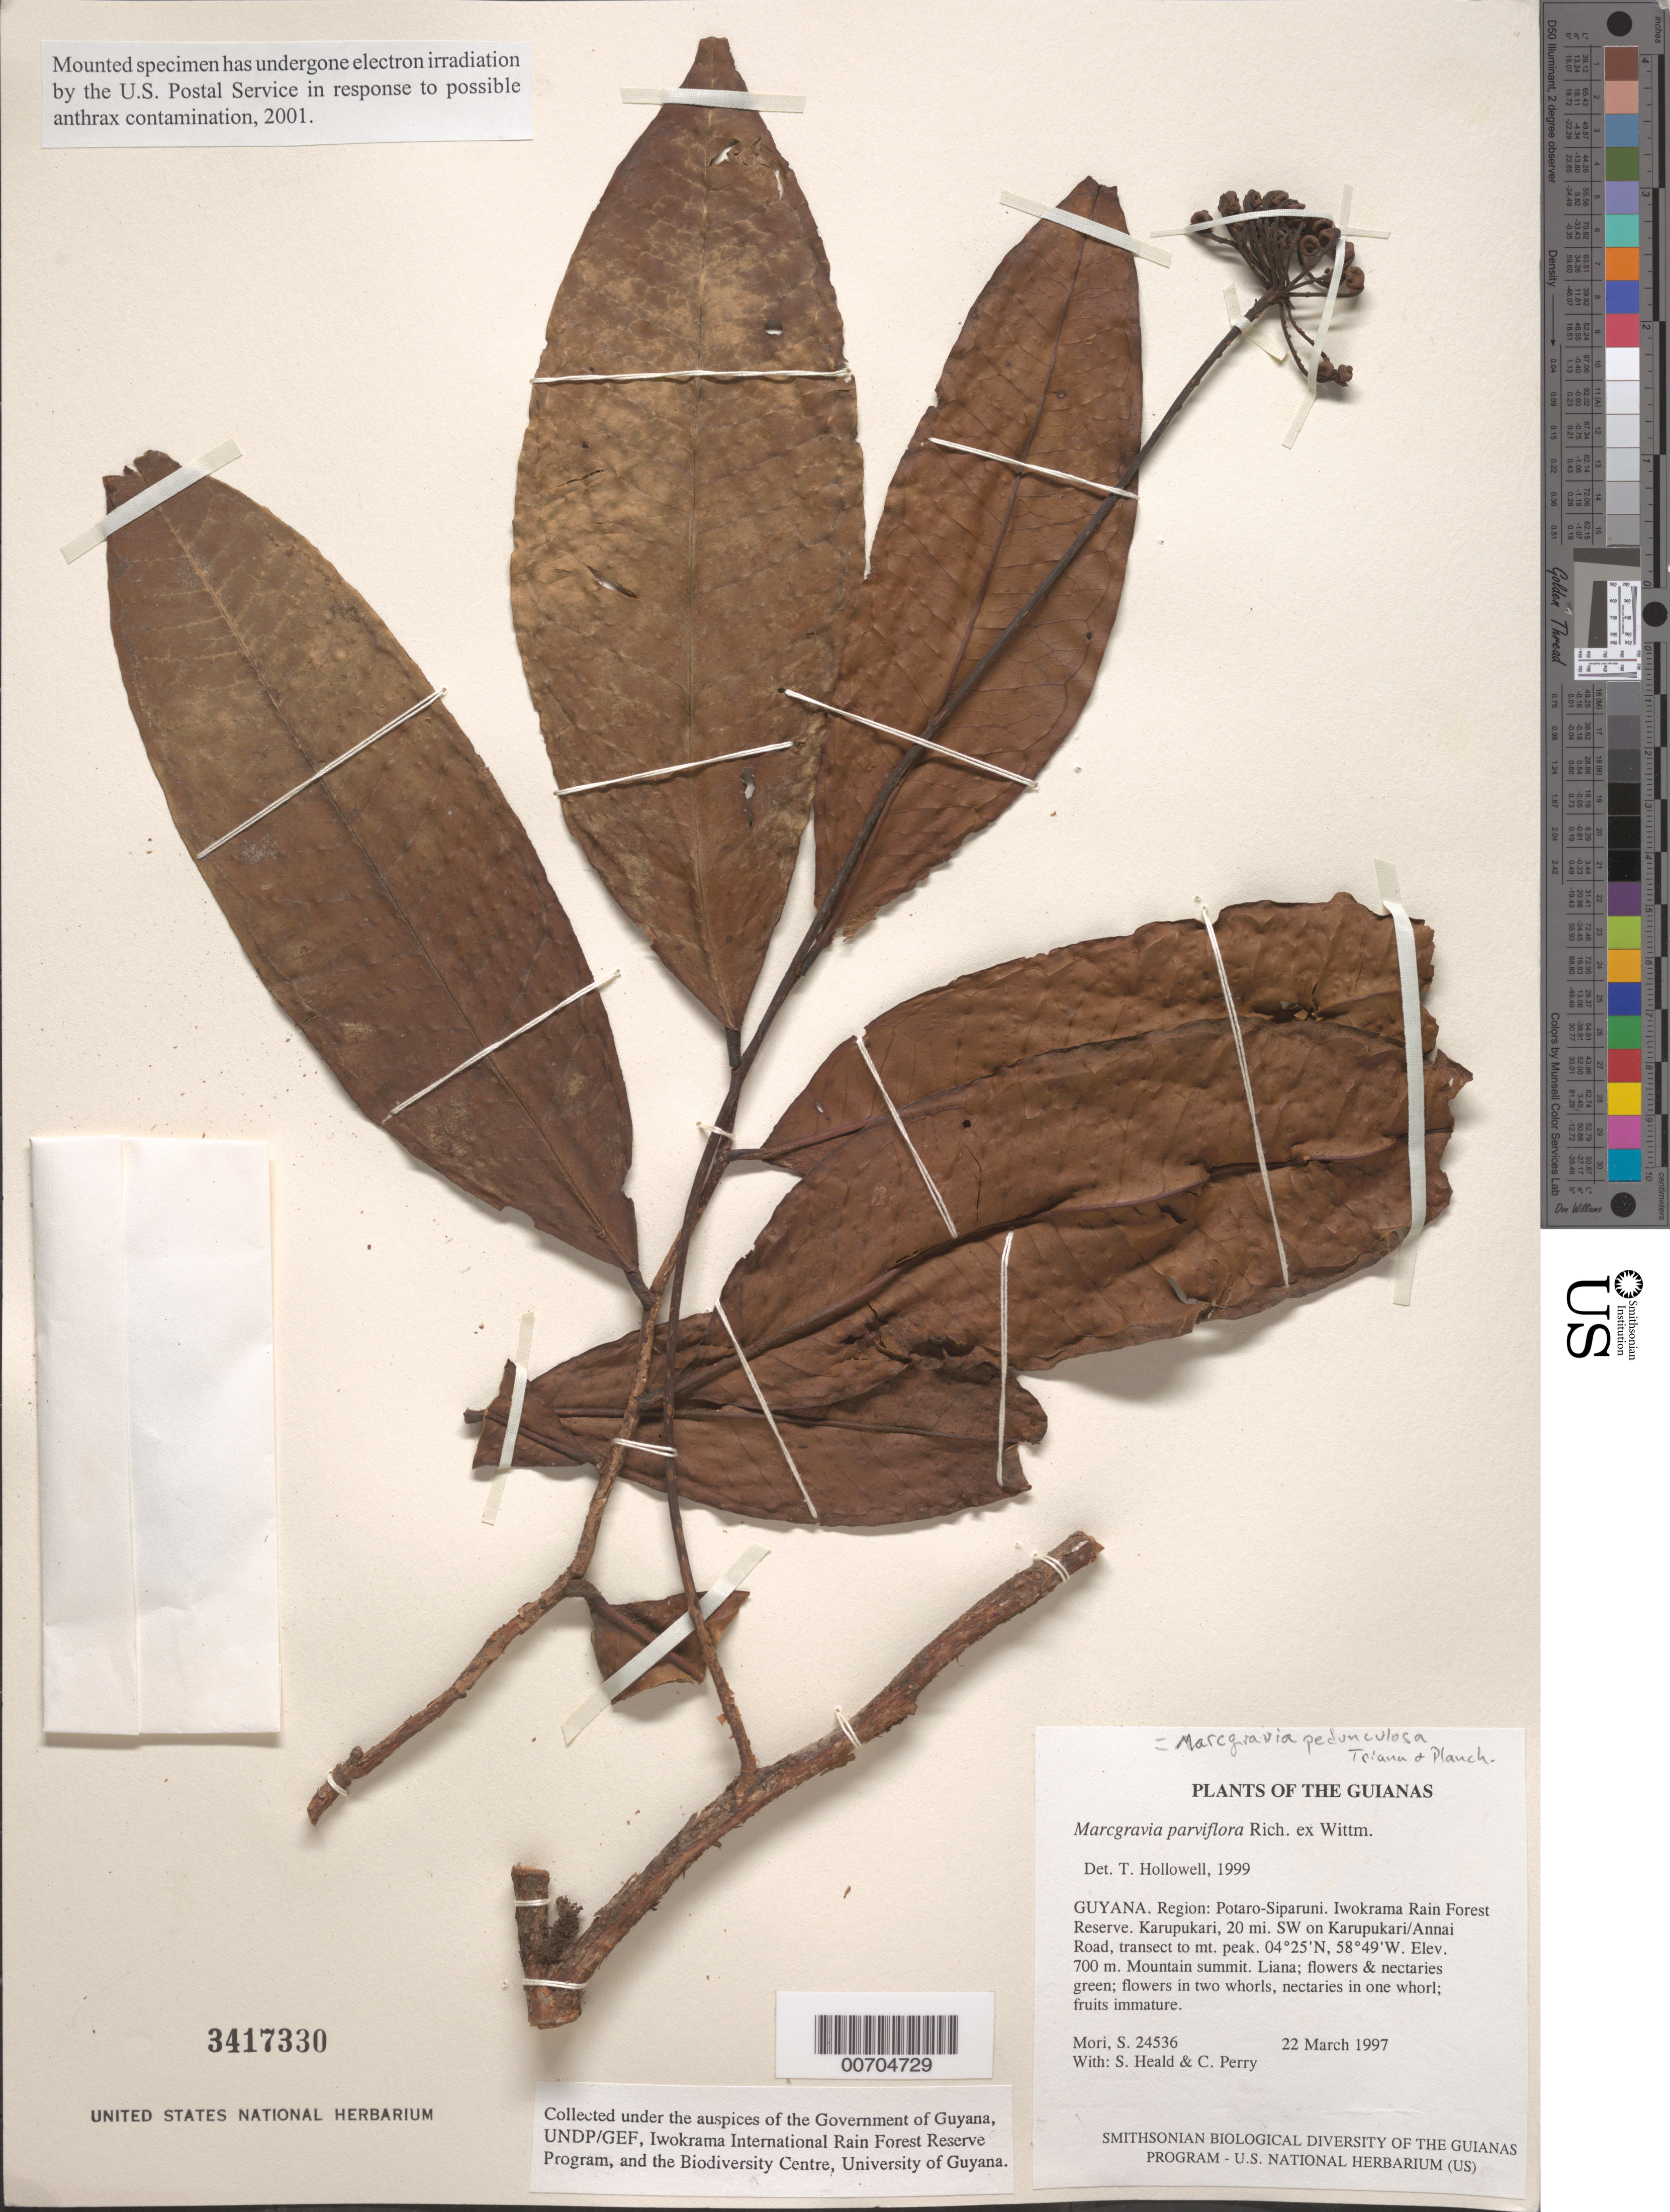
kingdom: Plantae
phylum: Tracheophyta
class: Magnoliopsida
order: Ericales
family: Marcgraviaceae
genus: Marcgravia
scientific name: Marcgravia parviflora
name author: Rich. ex Wittm.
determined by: Hollowell, T. H., (BOT), Smithsonian Institution - National Museum of Natural History (UNITED STATES)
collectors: S. Mori, S. Heald & C. Perry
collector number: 24536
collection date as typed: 22 March 1997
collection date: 1997-03-22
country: Guyana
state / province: Potaro-Siparuni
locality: Iwokrama Rain Forest Reserve. Karupukari, 20 mi. SW on Karupukari/Annai Road, transect to mt. peak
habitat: Mountain summit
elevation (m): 700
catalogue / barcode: US 3417330